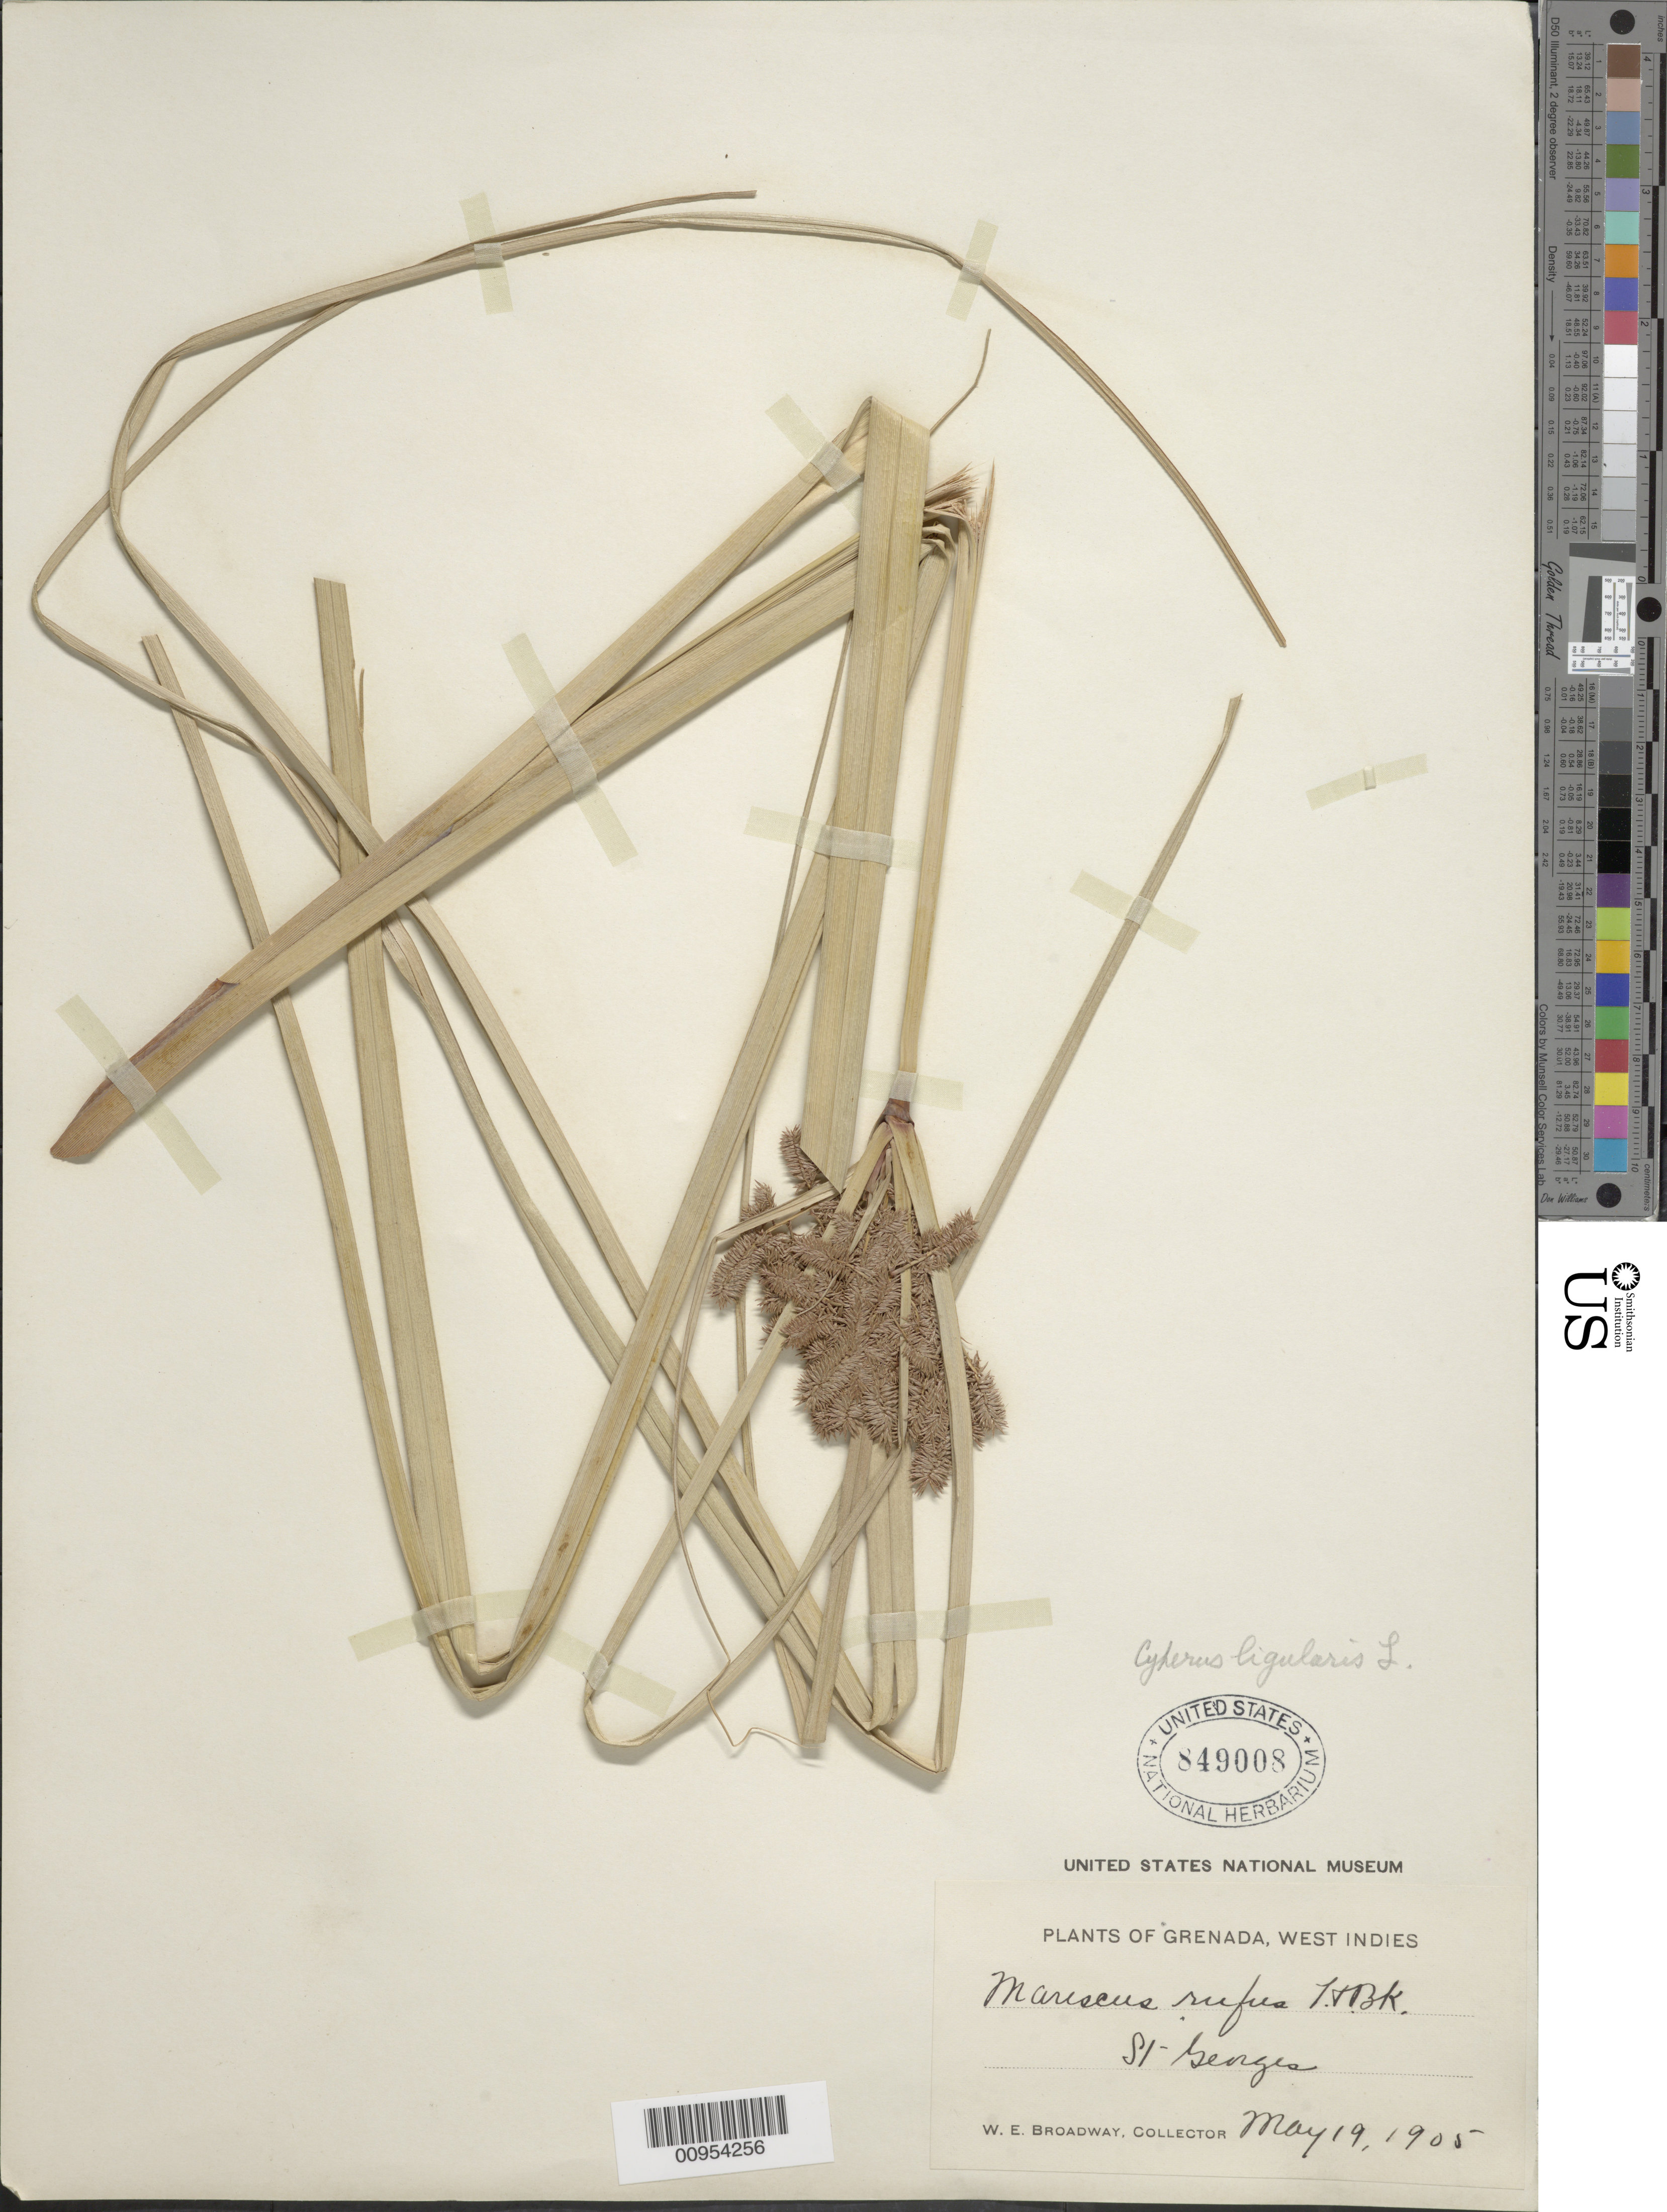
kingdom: Plantae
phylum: Tracheophyta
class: Liliopsida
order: Poales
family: Cyperaceae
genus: Cyperus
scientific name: Cyperus ligularis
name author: L.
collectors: W. E. Broadway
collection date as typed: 19 May 1905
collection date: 1905-05-19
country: Grenada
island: Grenada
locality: St. Georges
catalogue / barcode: US 849008